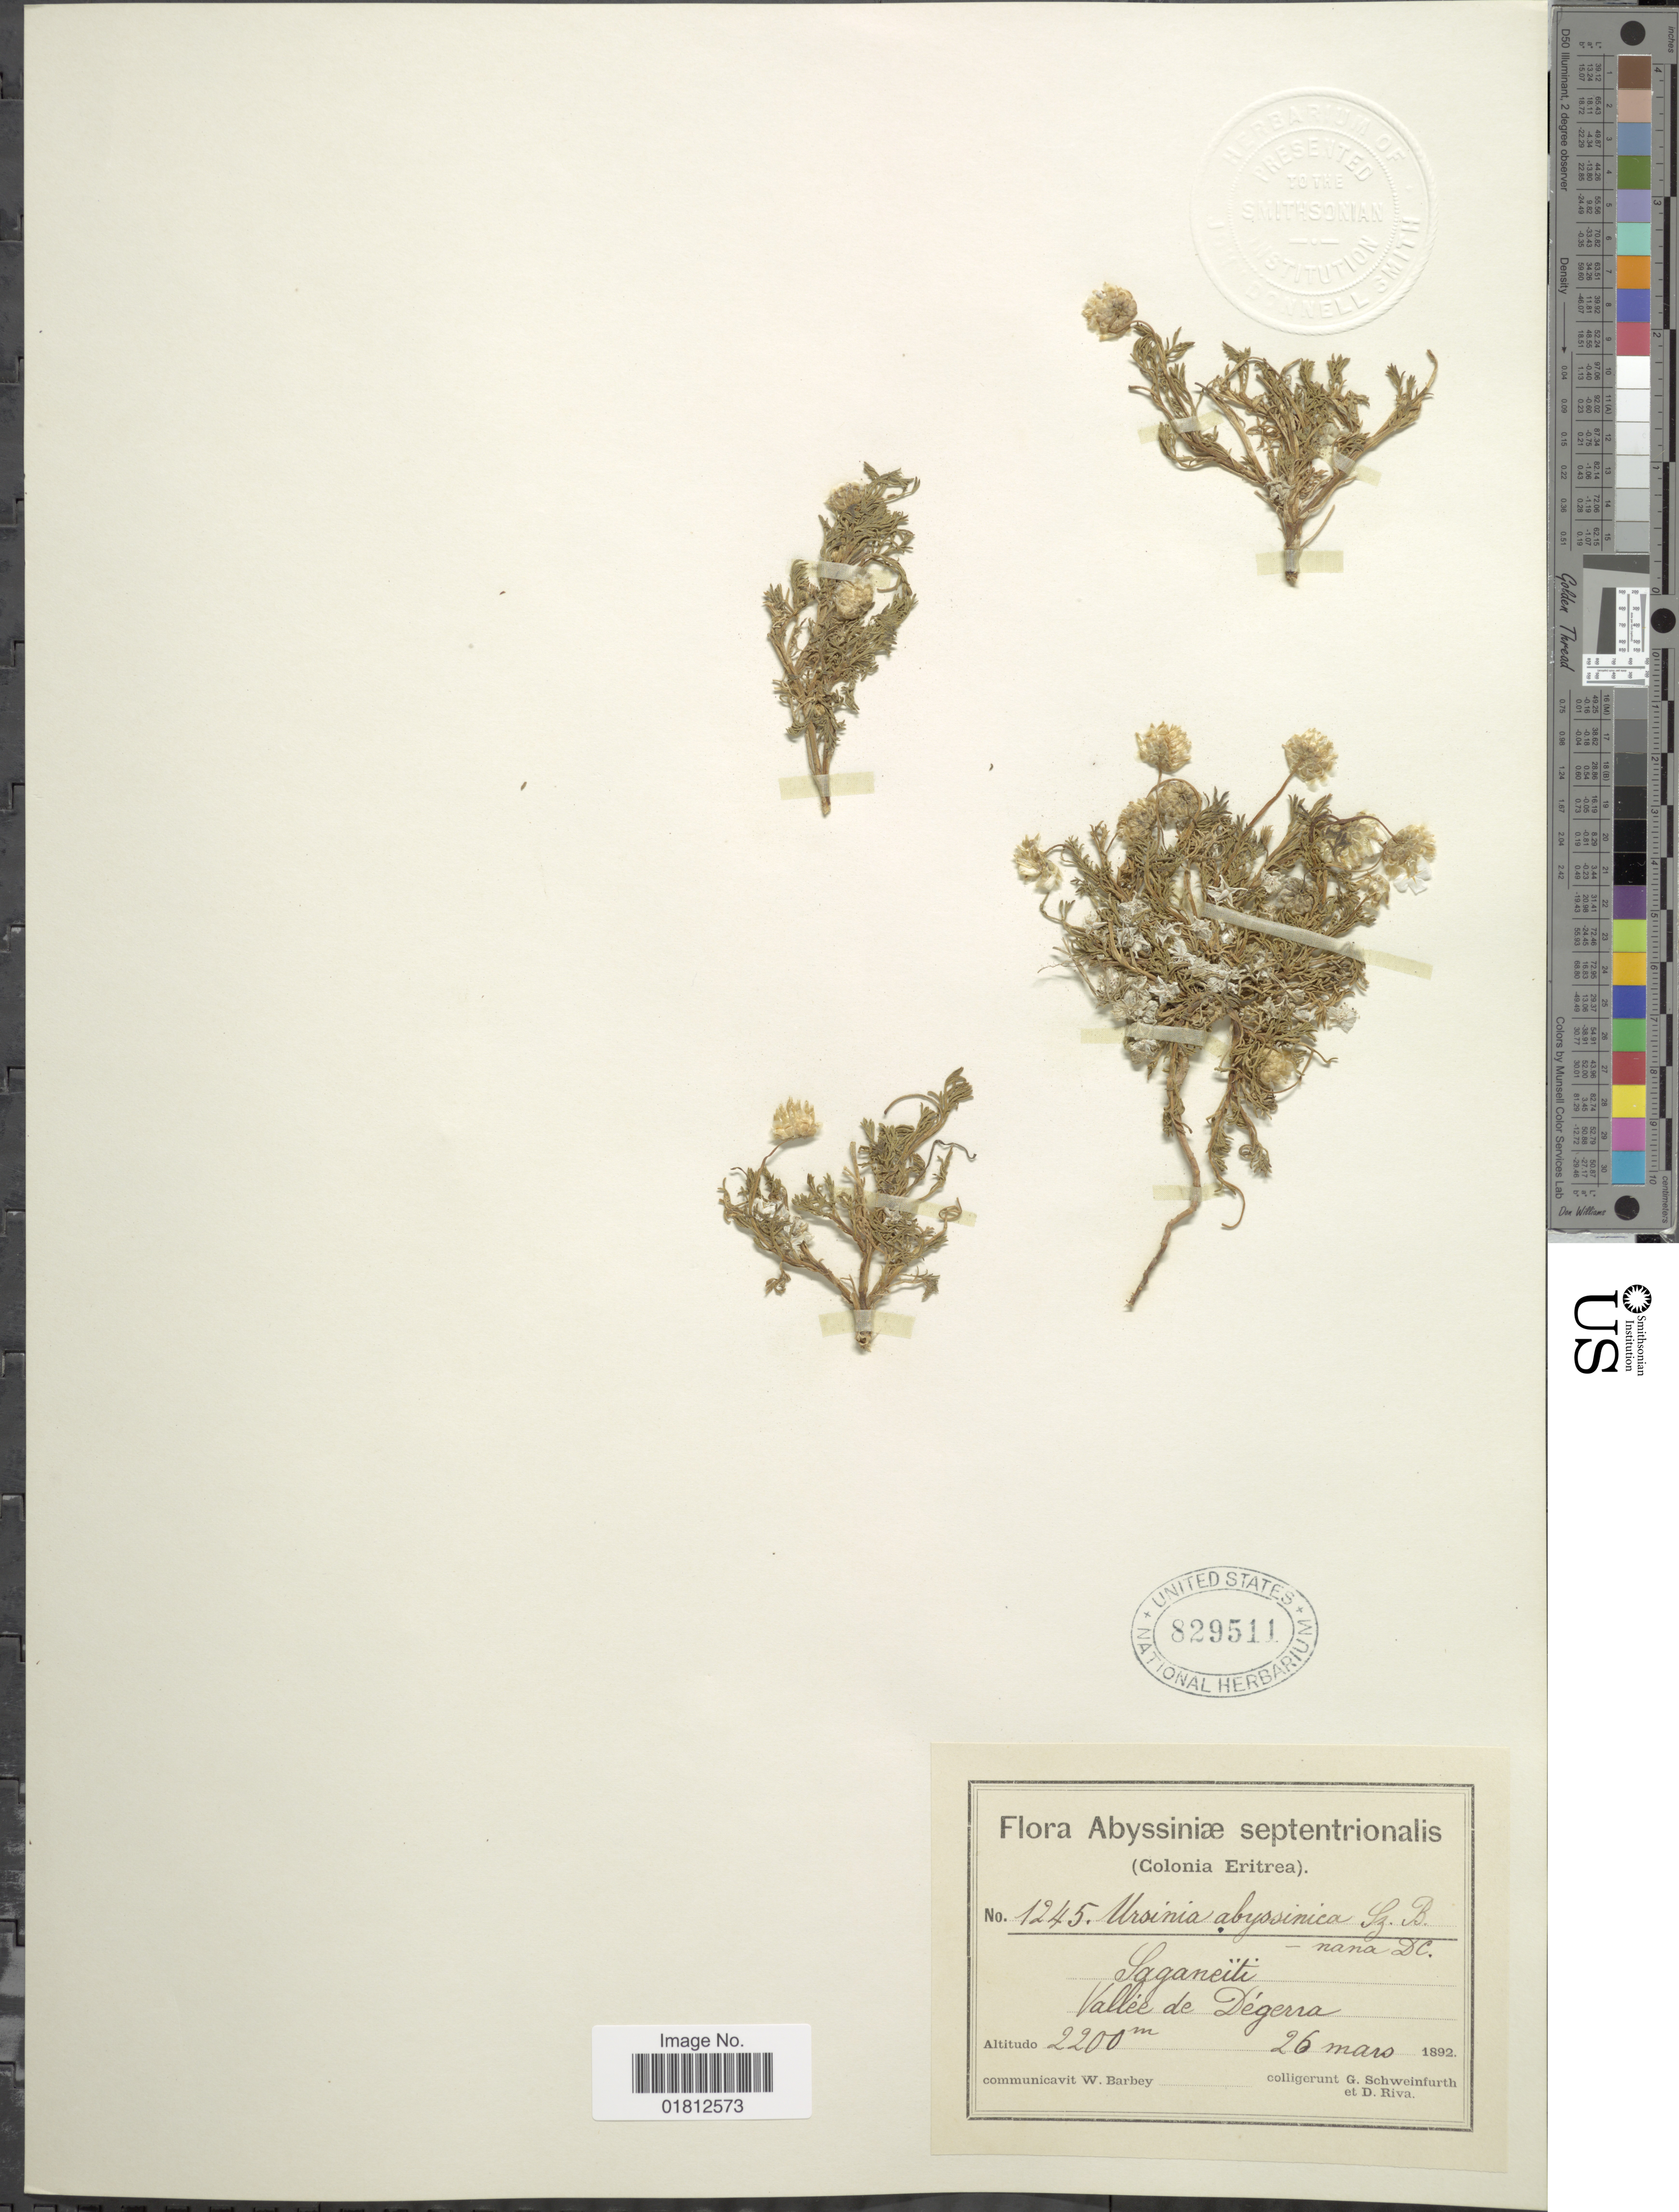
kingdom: Plantae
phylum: Tracheophyta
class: Magnoliopsida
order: Asterales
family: Asteraceae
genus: Ursinia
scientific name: Ursinia abyssinica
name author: Sch. Bip.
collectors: G. A. Schweinfurth (herbarium) & D. Riva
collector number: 1245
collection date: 1892-03-26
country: Eritrea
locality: Abyssiniae (Colonia Eritrea), Saganeiti, Vallee de Degerra.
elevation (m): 2200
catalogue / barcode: US 829511